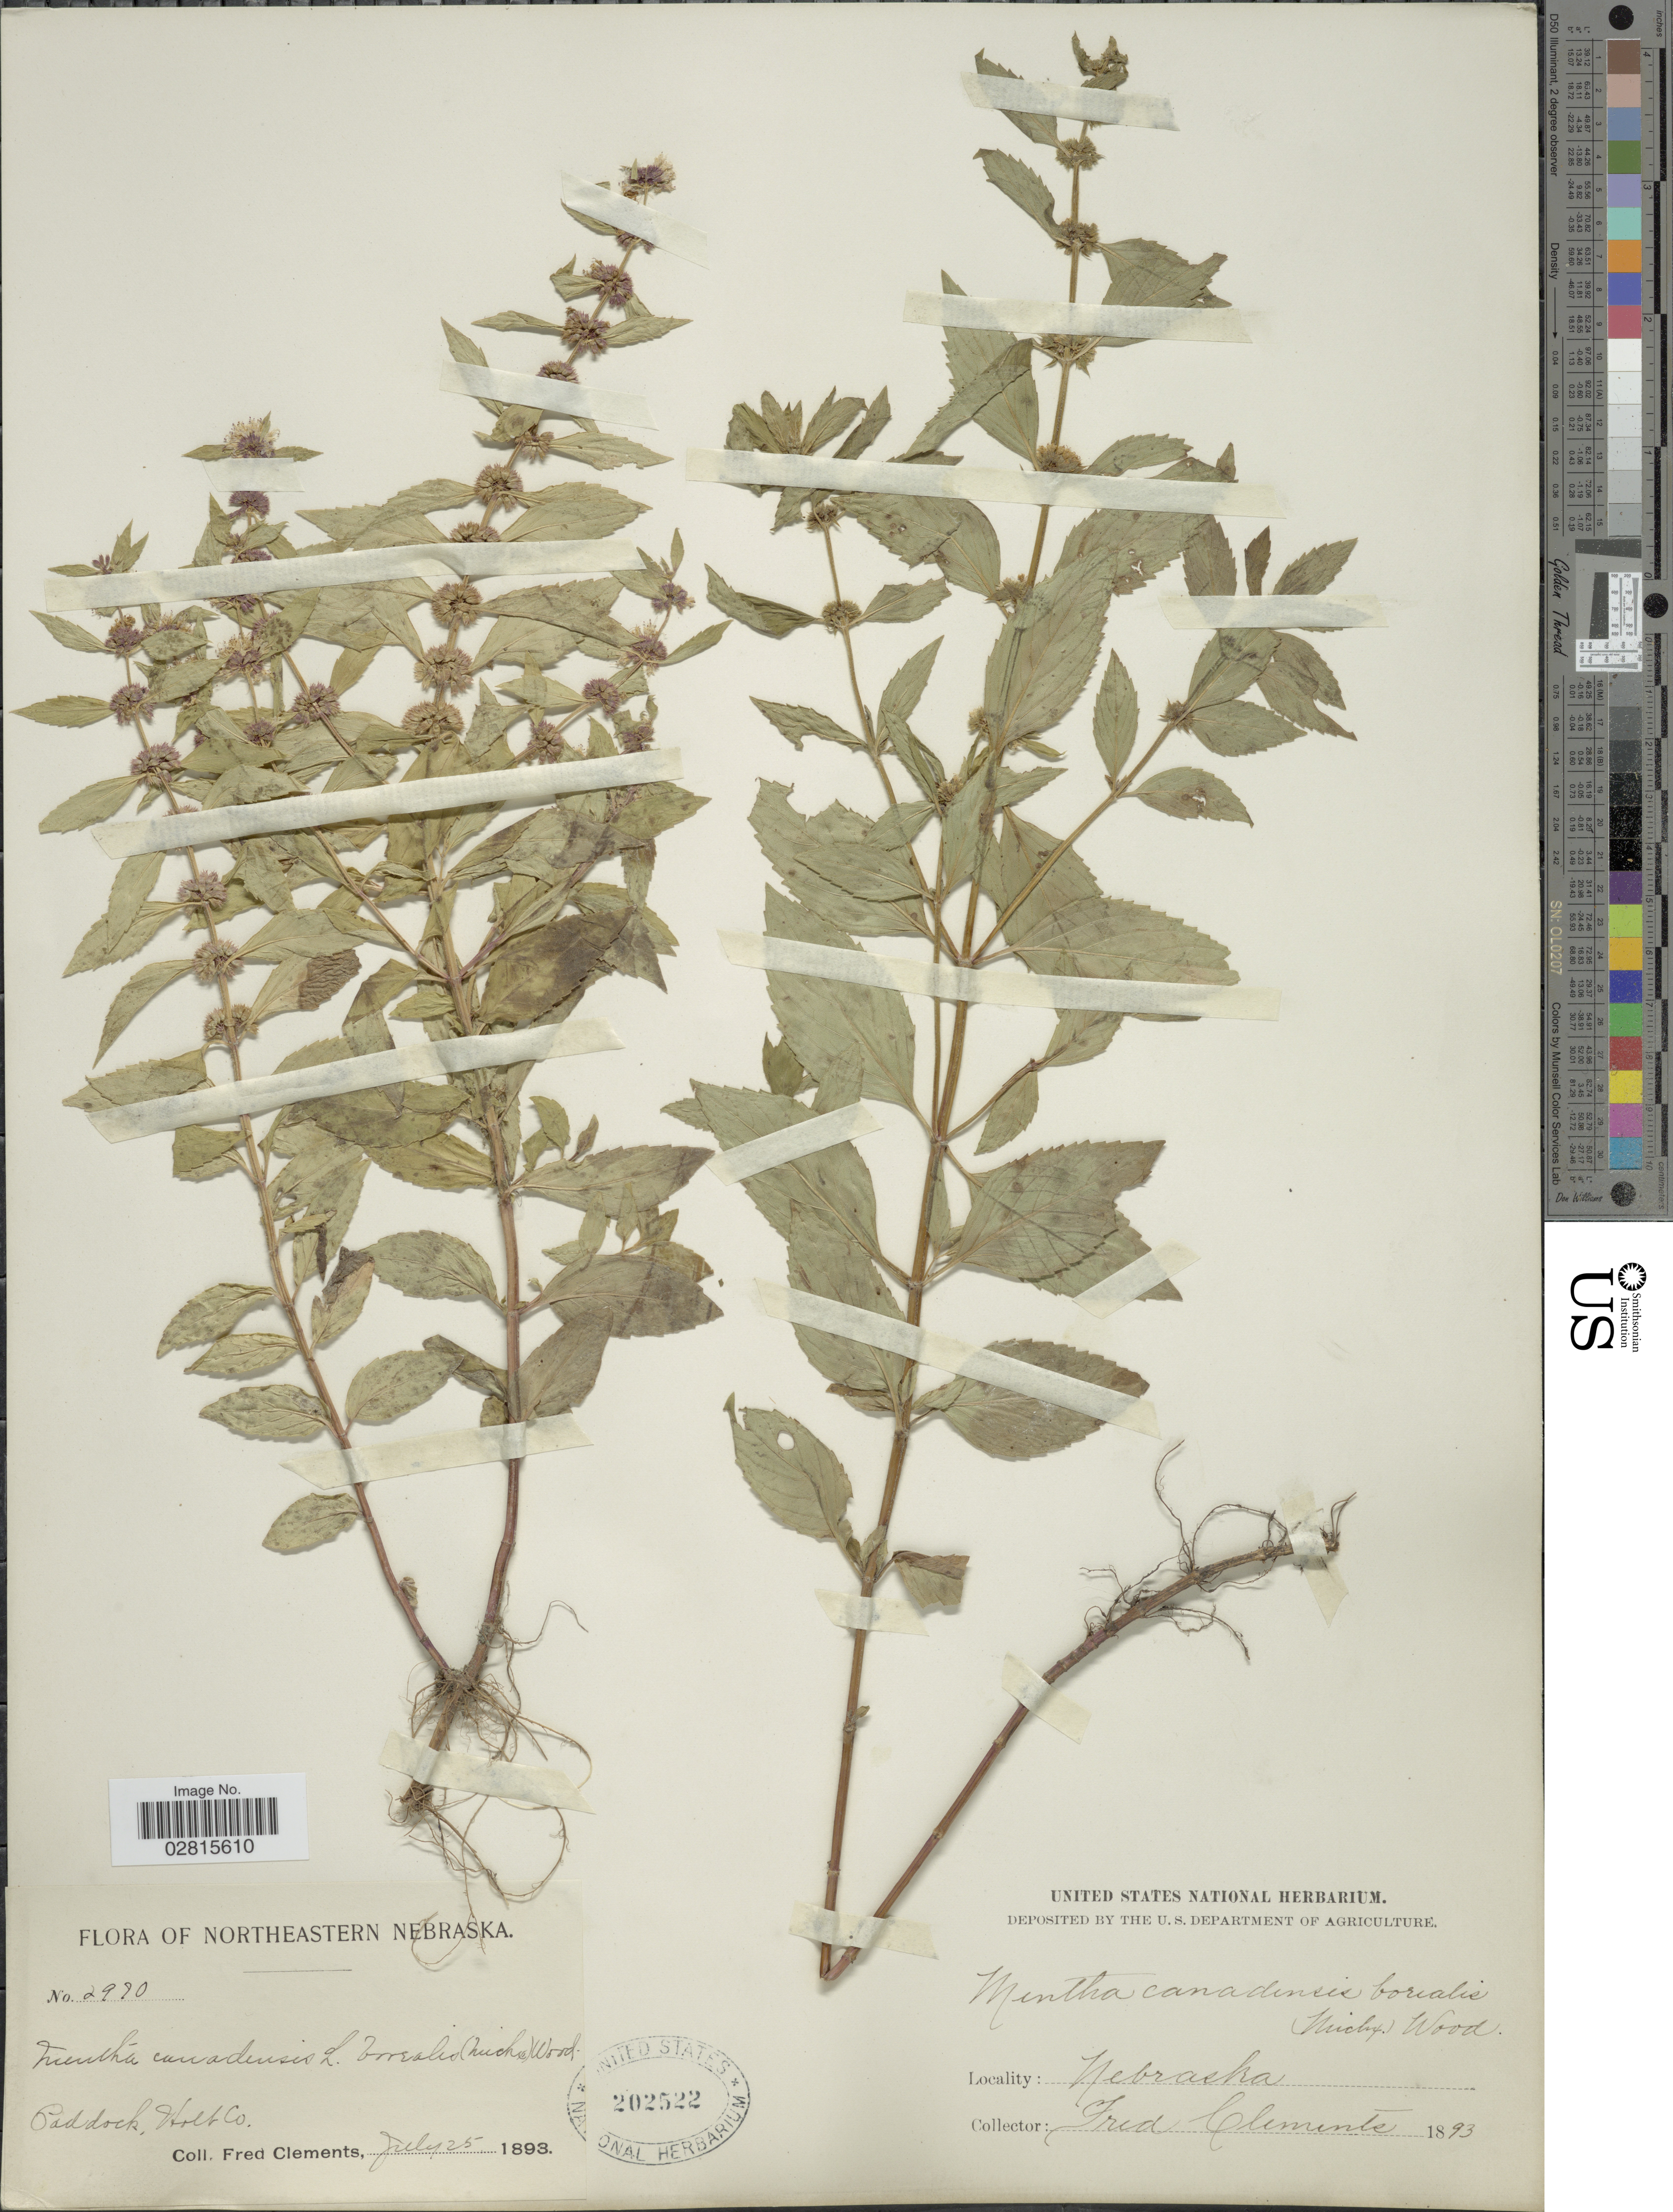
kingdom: Plantae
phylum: Tracheophyta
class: Magnoliopsida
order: Lamiales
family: Lamiaceae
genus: Mentha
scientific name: Mentha penardii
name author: (Briq.) Rydb.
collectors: F. Clements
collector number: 2990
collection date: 1893-07-25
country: United States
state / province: Nebraska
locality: Northeastern Nebraska, Paddock, Holt Co.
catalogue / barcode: US 202522